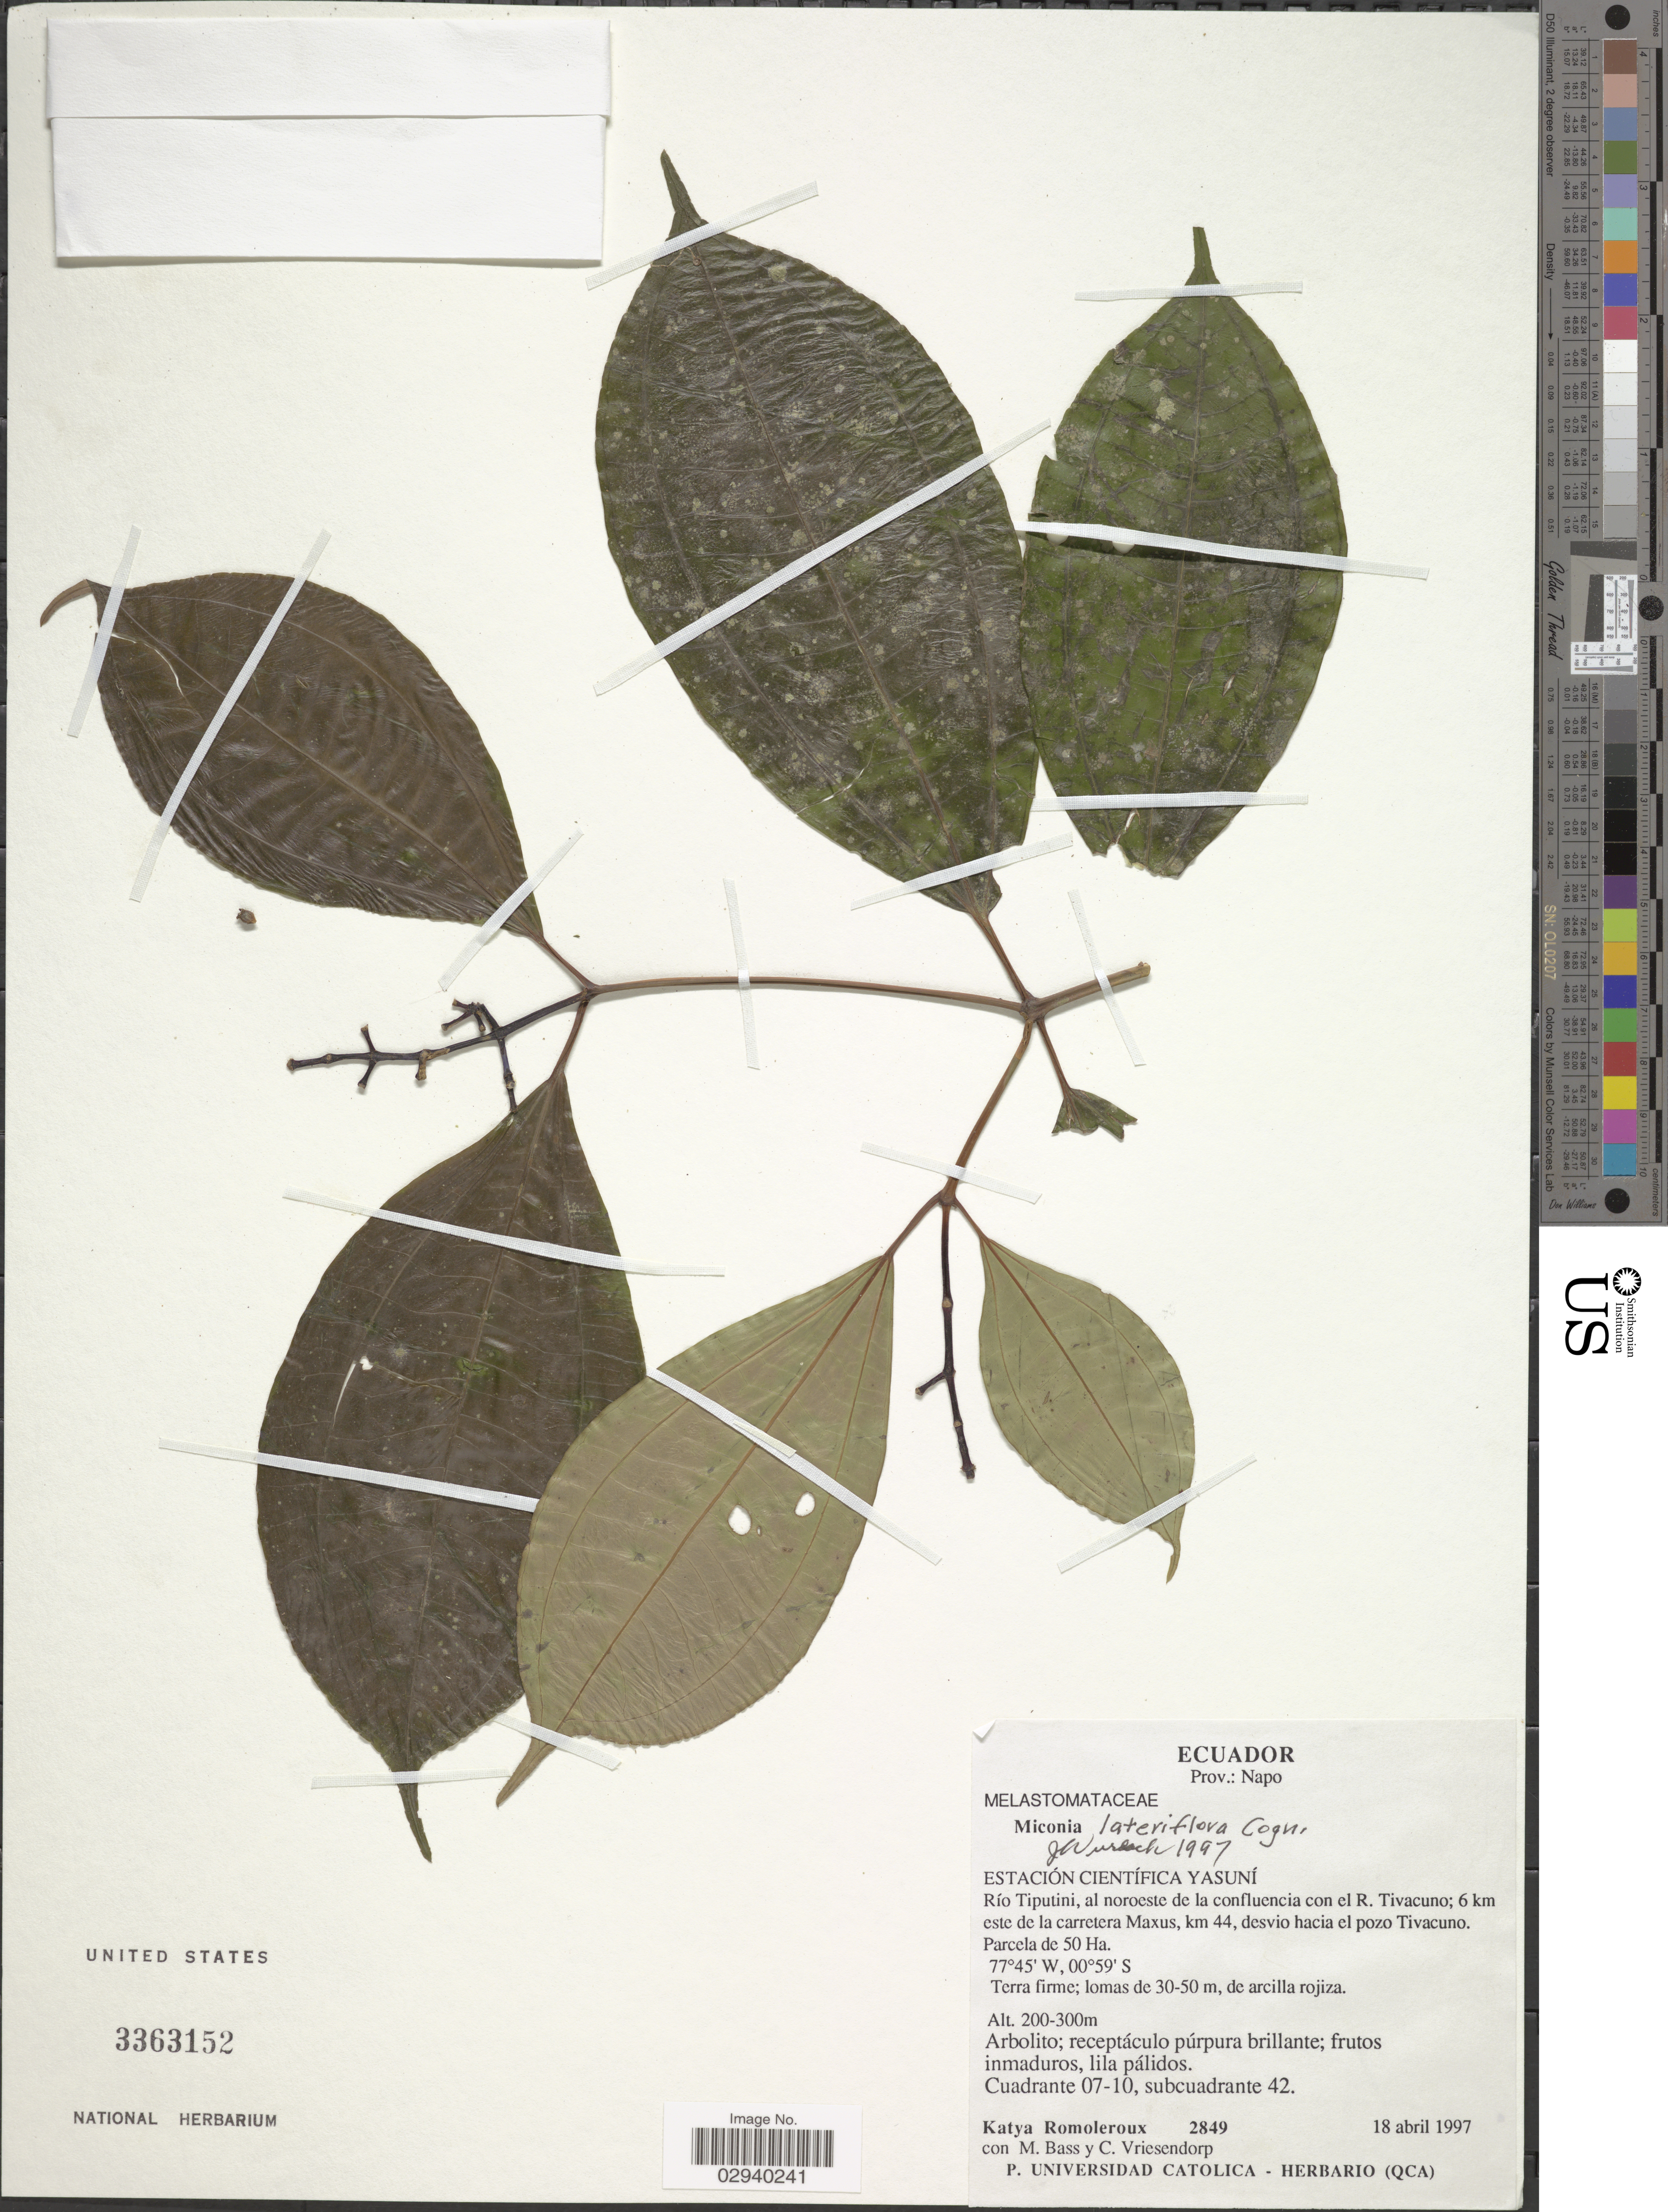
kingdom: Plantae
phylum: Tracheophyta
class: Magnoliopsida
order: Myrtales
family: Melastomataceae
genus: Miconia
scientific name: Miconia lateriflora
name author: Cogn.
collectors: K. Romoleroux, M. Bass & C. Vriesendorp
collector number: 2849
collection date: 1997-04-18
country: Ecuador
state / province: Napo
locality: Estación Científica Yasuní. Río Tiputini, al noroeste de la confluencia con el R. Tivacuno; 6 km este de la carretera Maxus, km 44, desvio hacia el pozo Tivacuno. Parcela de 50 Ha.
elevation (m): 200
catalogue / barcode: US 3363152